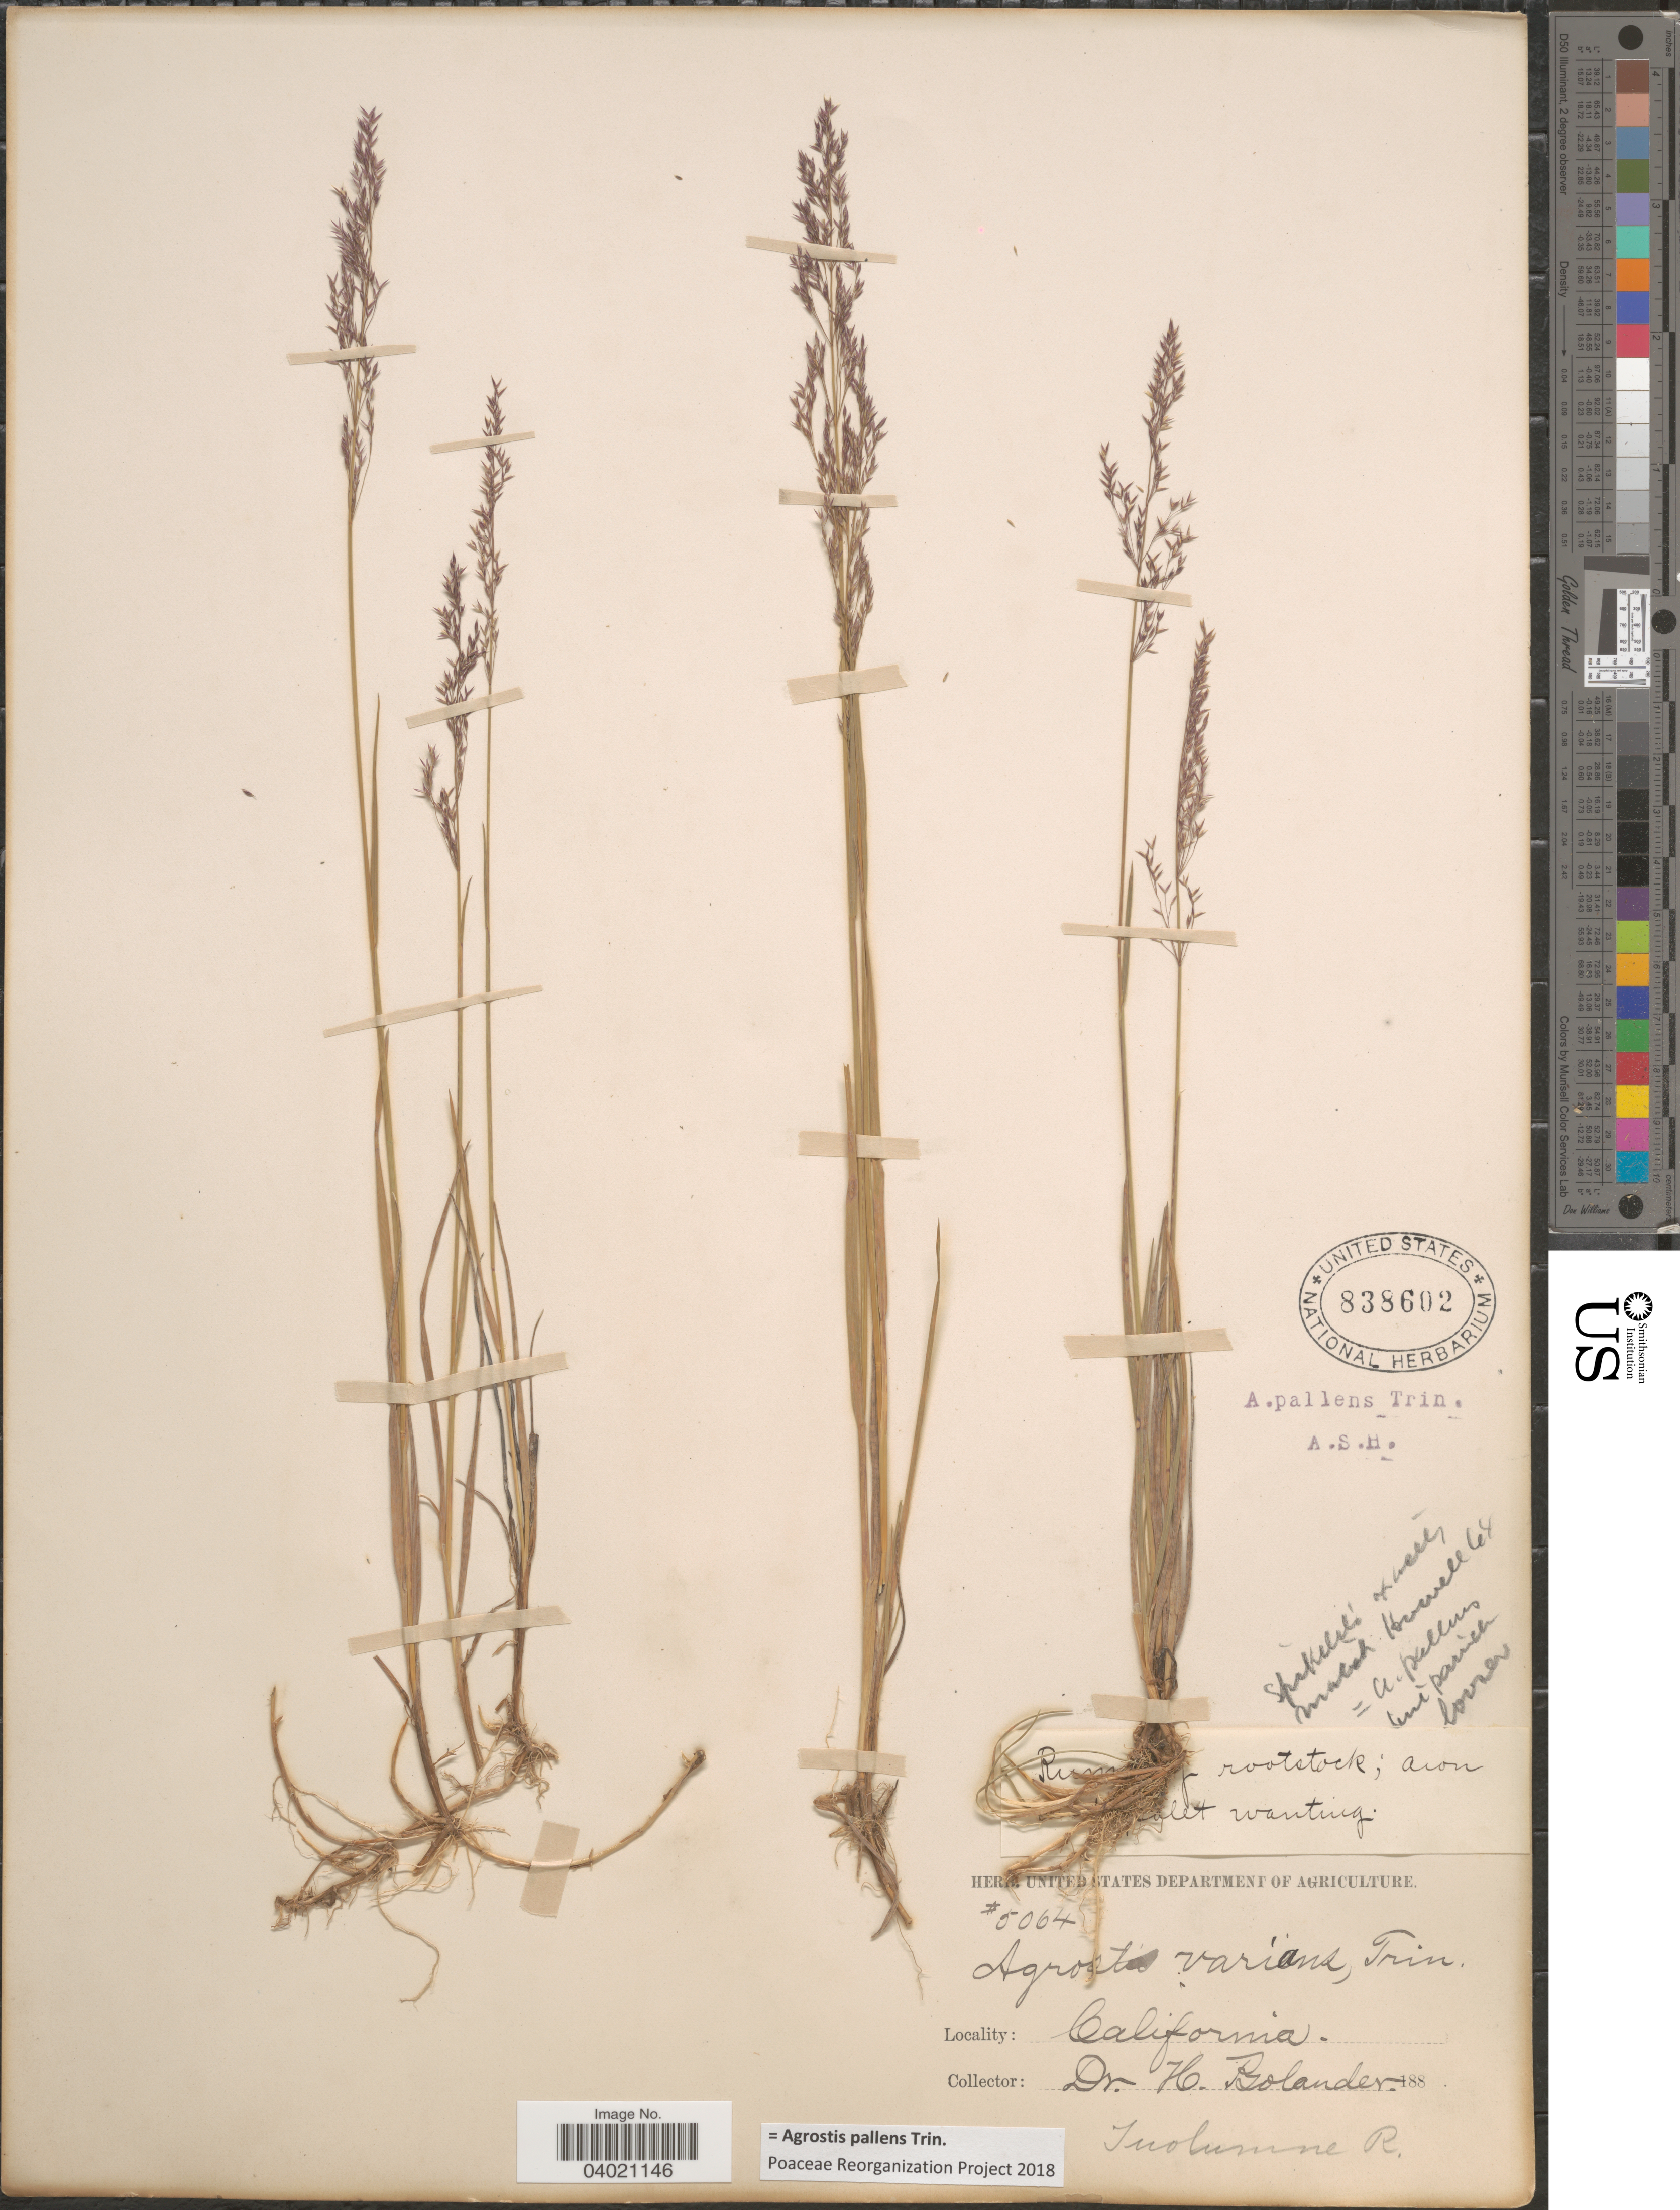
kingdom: Plantae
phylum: Tracheophyta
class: Liliopsida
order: Poales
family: Poaceae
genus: Agrostis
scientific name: Agrostis pallens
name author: Trin.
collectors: H. Bolander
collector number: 5064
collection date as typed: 188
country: United States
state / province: California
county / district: Tuolumne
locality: Tuolumne R.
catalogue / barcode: US 838602